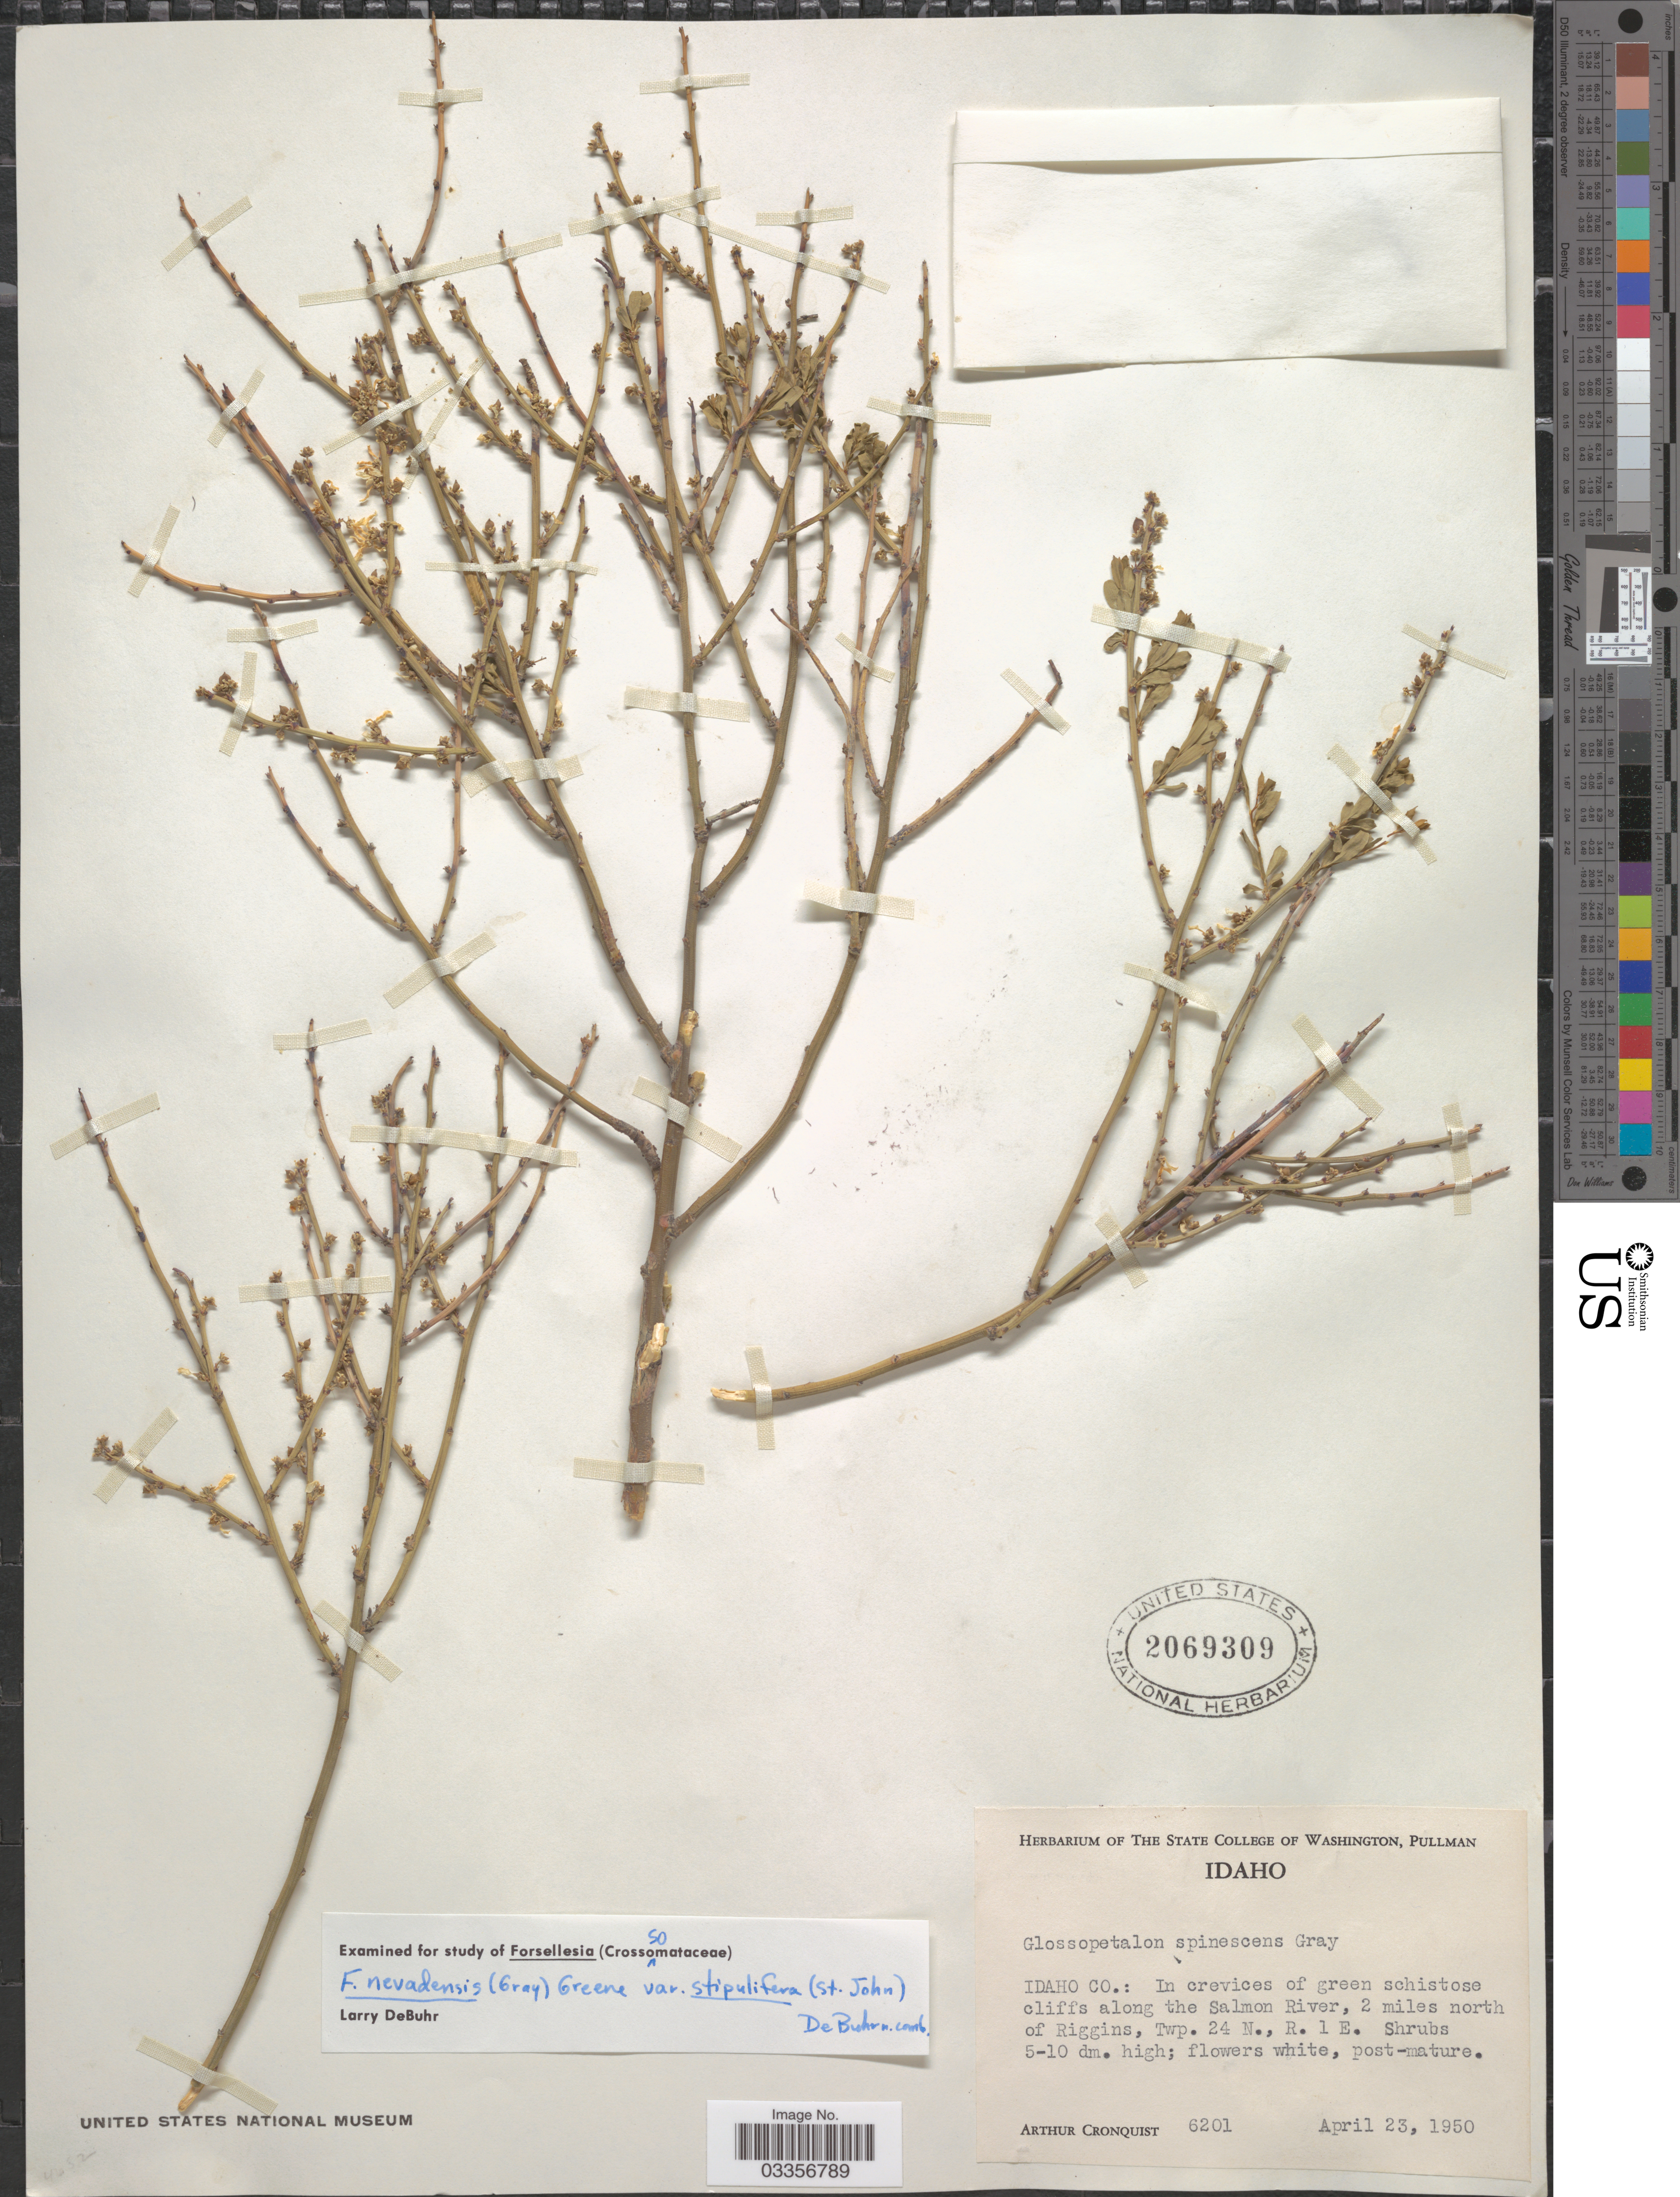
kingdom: Plantae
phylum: Tracheophyta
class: Magnoliopsida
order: Crossosomatales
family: Crossosomataceae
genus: Glossopetalon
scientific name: Glossopetalon spinescens var. aridum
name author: M.E. Jones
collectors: A. J. Cronquist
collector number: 6201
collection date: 1950-04-23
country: United States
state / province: Idaho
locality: Idaho Co.: In crevices of green schistose cliffs along the Salmon River, 2 miles north of Riggins, Twp. 24 N., R.1E.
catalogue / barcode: US 2069309